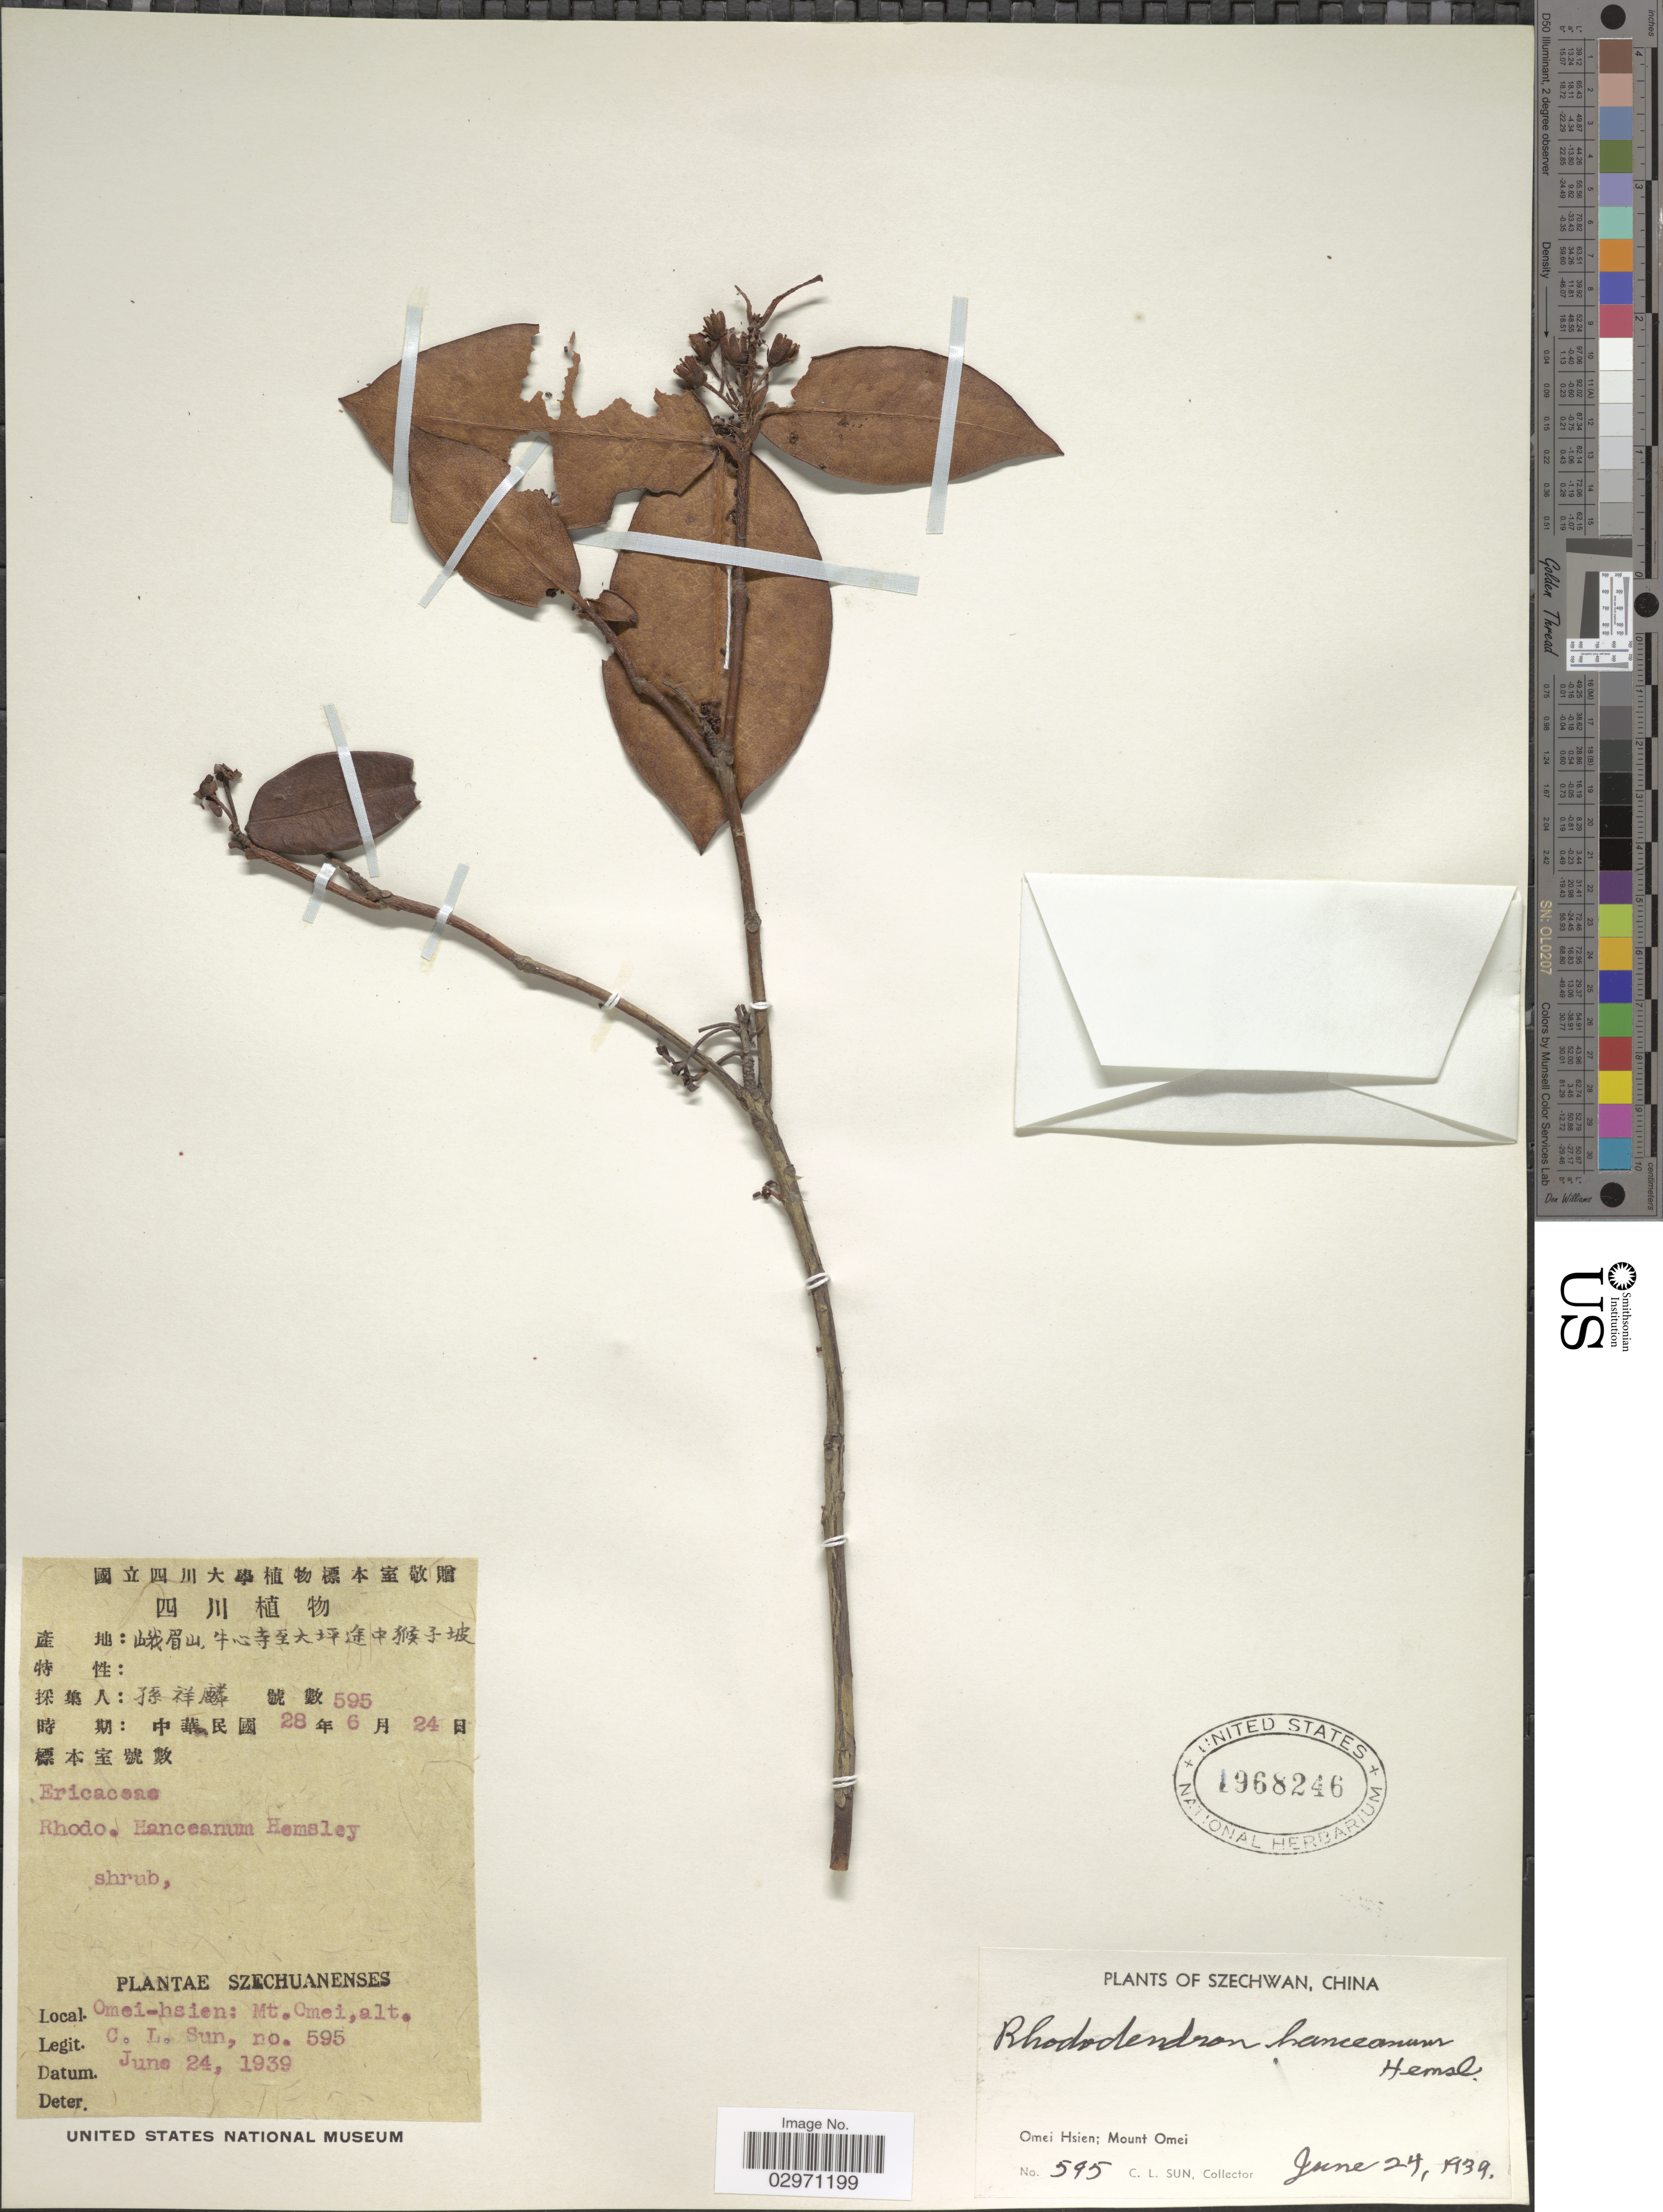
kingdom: Plantae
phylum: Tracheophyta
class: Magnoliopsida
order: Ericales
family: Ericaceae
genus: Rhododendron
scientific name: Rhododendron hanceanum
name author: Hemsl.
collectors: C. Sun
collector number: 595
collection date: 1939-06-24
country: China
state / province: Sichuan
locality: Szechwan. Omei Hsien; Mount Omei.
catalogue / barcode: US 1968246